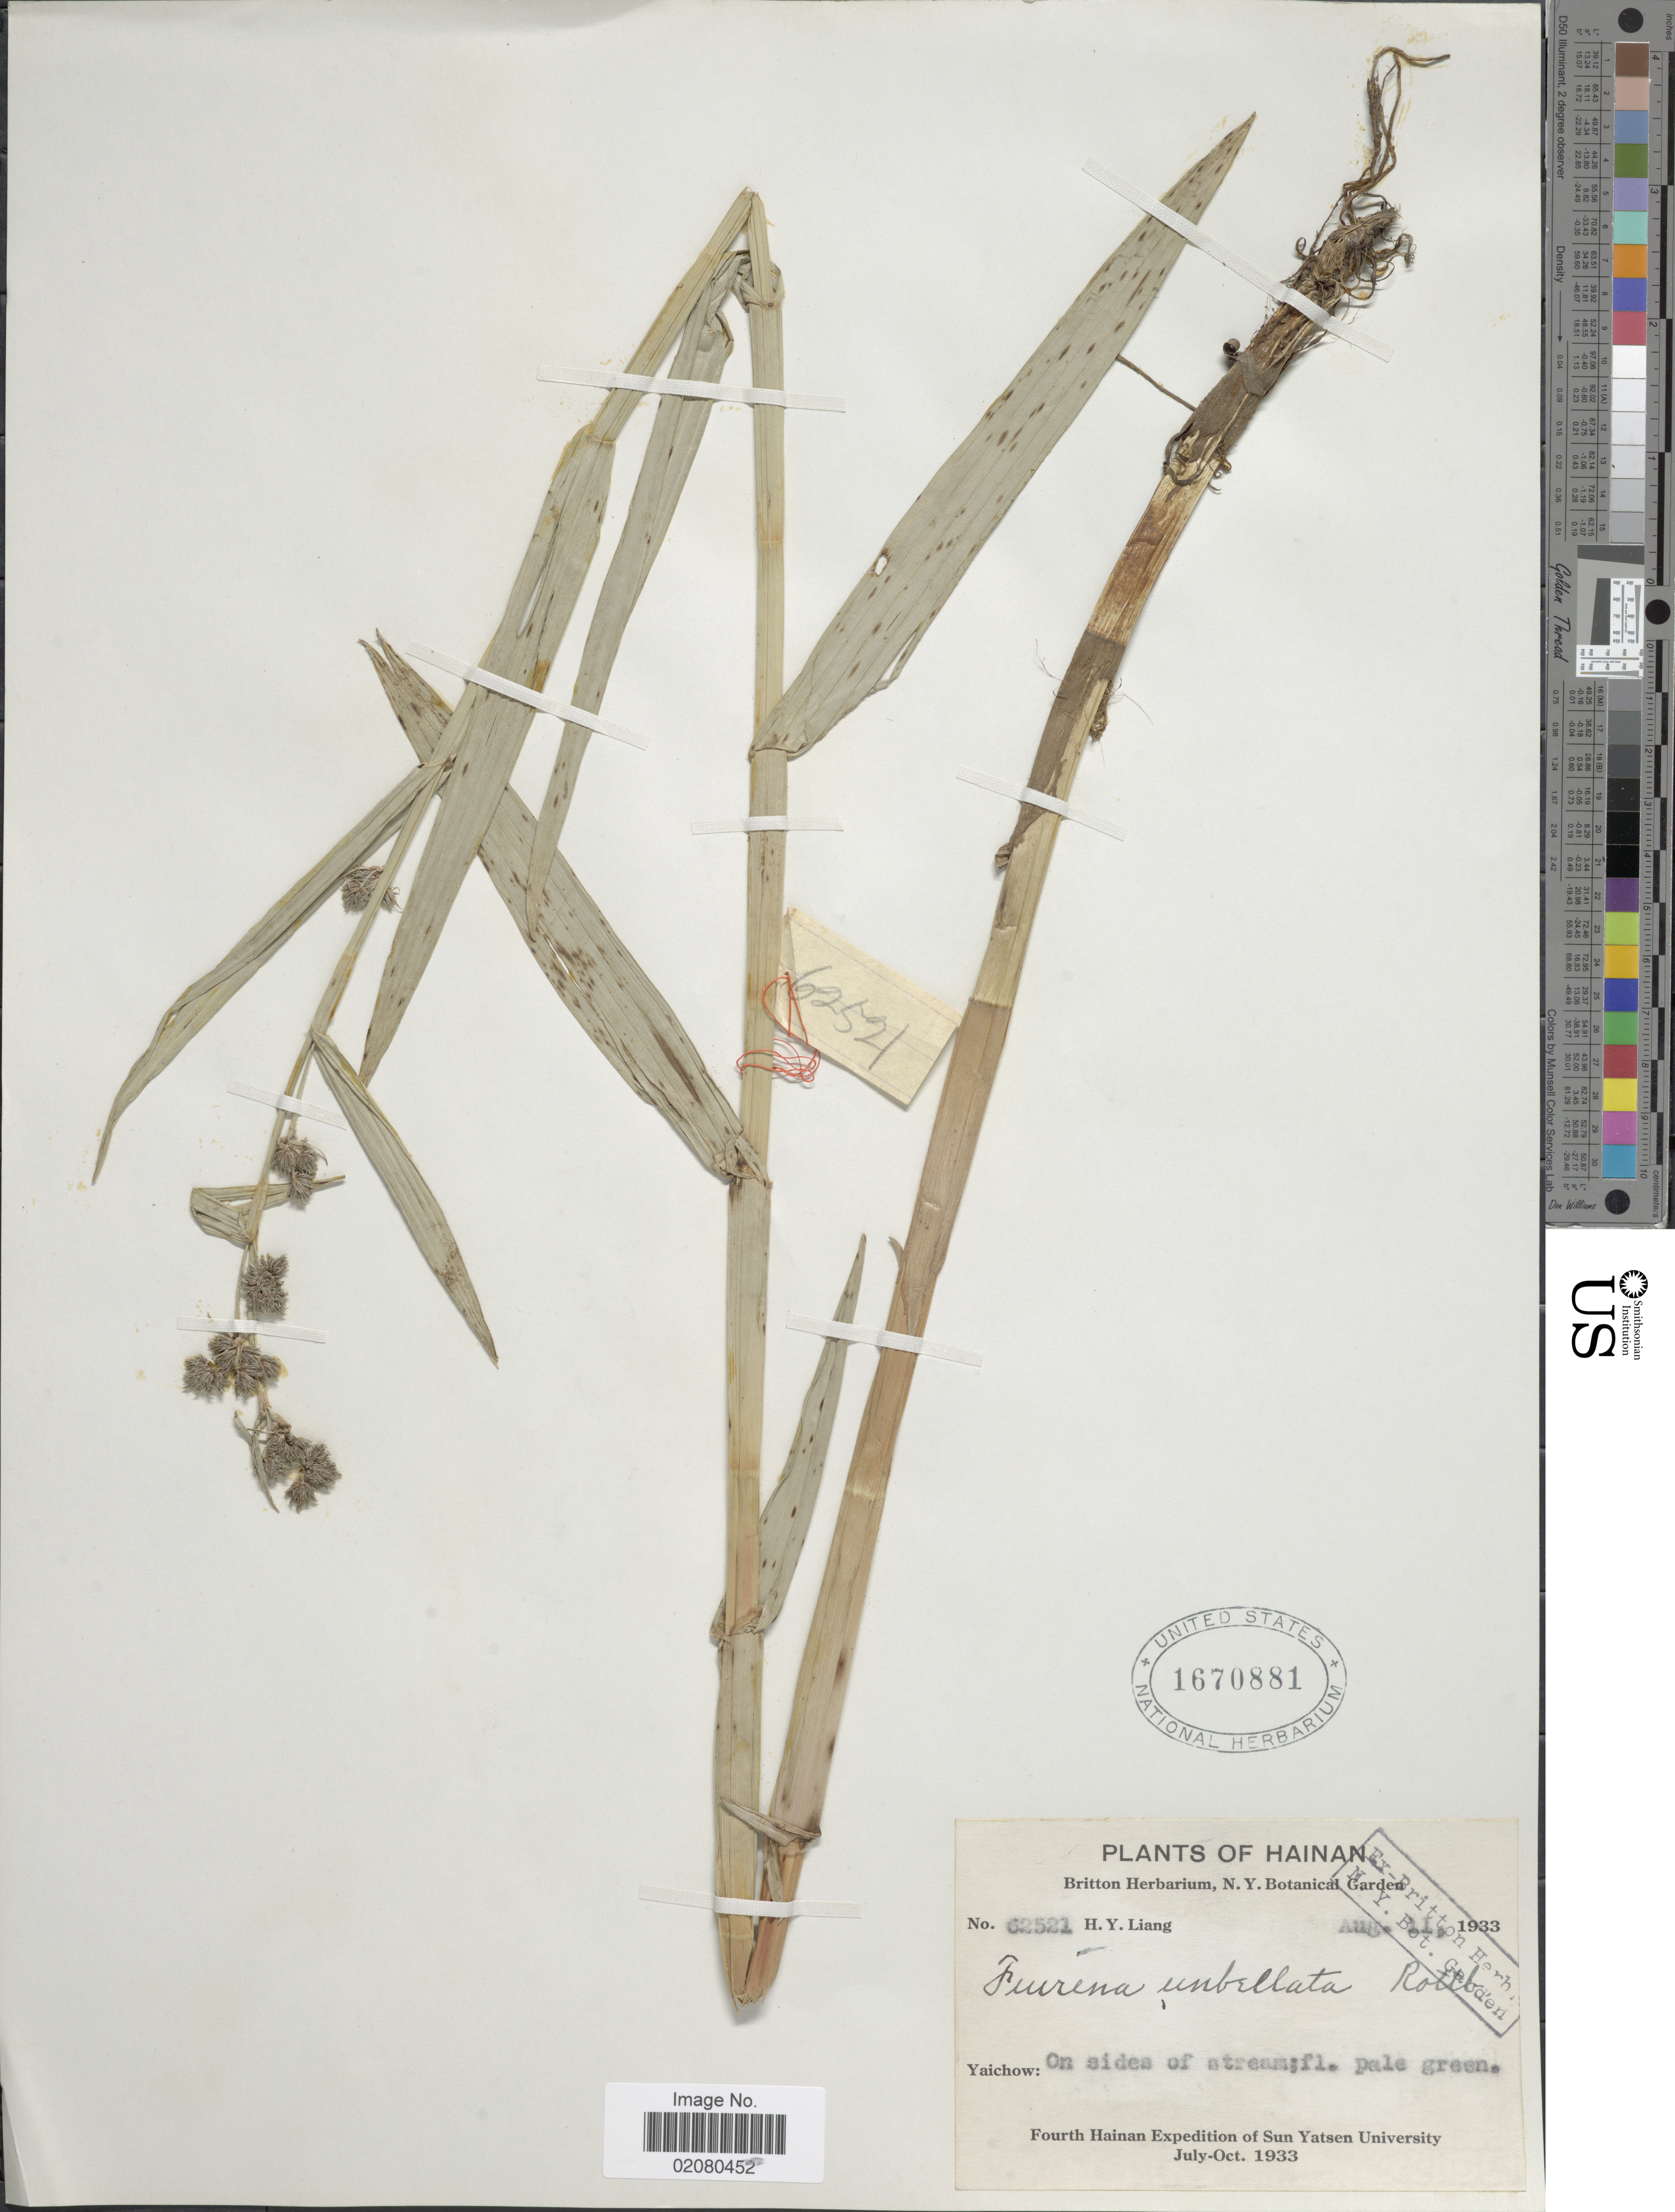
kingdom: Plantae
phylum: Tracheophyta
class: Liliopsida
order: Poales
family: Cyperaceae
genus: Fuirena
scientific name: Fuirena umbellata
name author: Rottb.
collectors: H. Y. Liang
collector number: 62521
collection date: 1933-08-11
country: China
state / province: Hainan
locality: Yaichow: on sides of stream.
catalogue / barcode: US 1670881